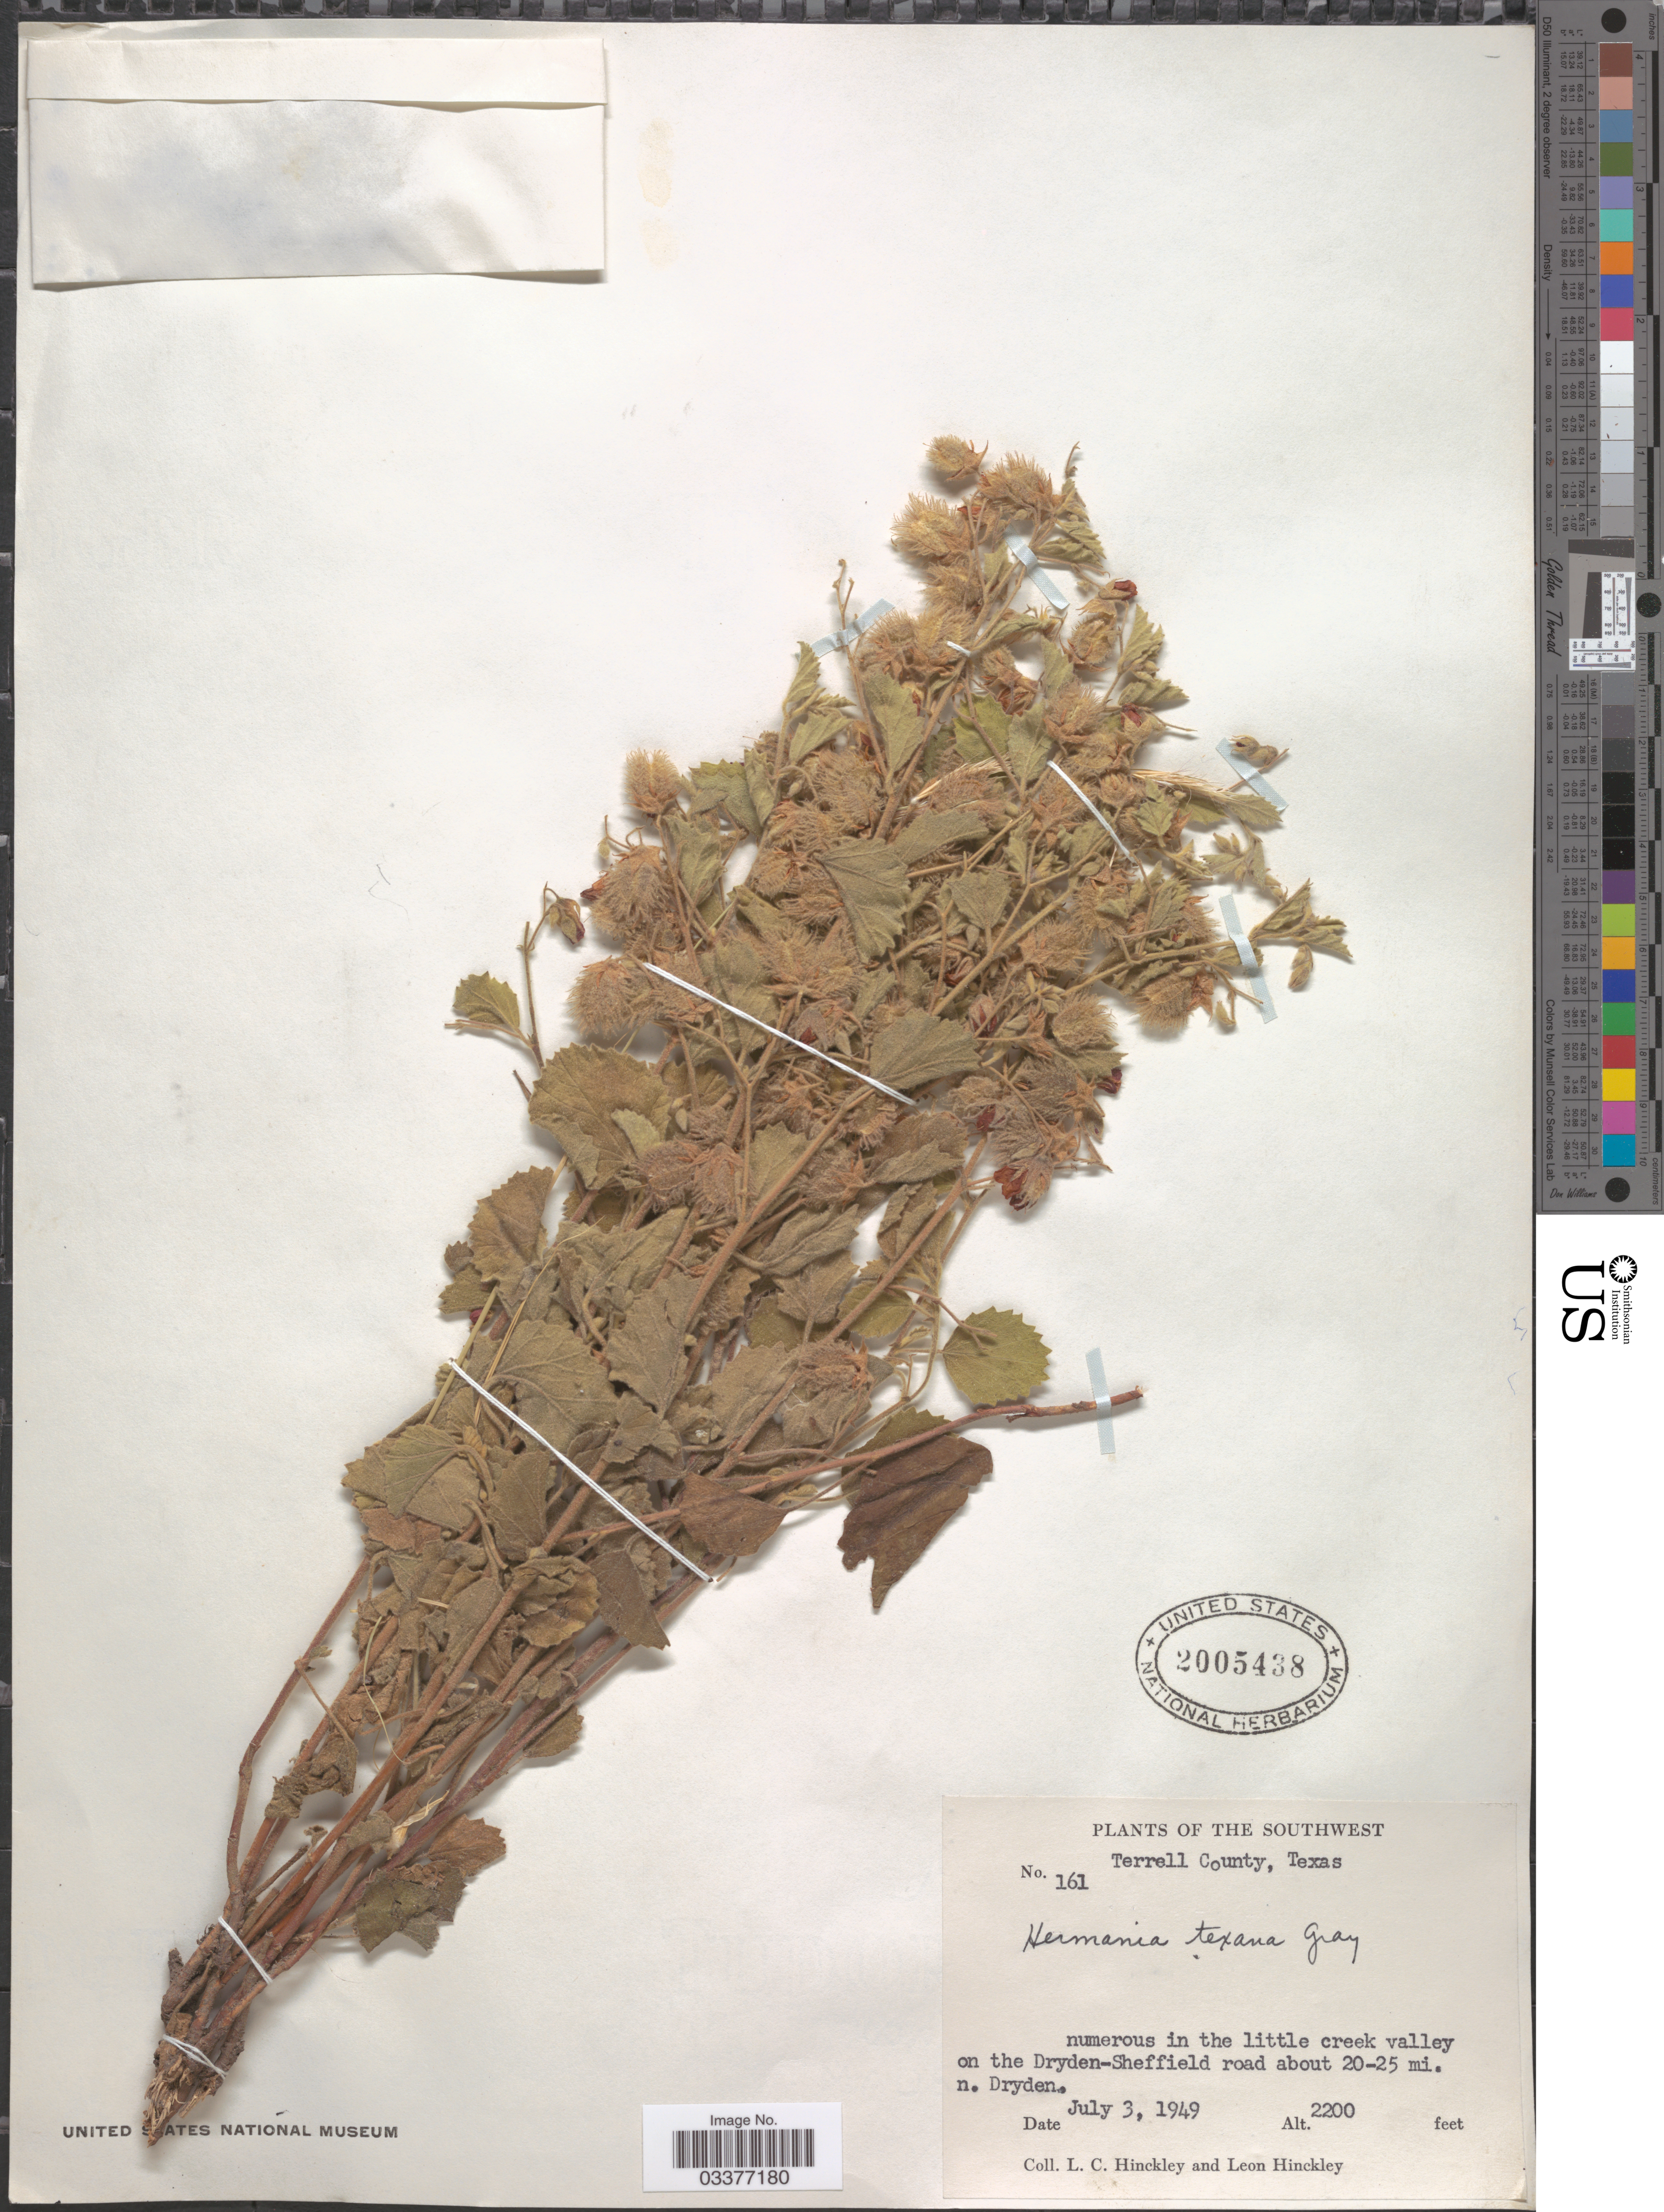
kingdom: Plantae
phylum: Tracheophyta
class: Magnoliopsida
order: Malvales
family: Malvaceae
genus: Hermannia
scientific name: Hermannia texana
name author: A. Gray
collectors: L. Hinckley & L. Hinckley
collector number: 161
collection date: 1949-07-03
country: United States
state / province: Texas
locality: The Southwest. Terrell County. Numerous in the little creek valley on the Dryden-Sheffield road about 20-25 mi. n. Dryden.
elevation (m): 671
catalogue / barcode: US 2005438